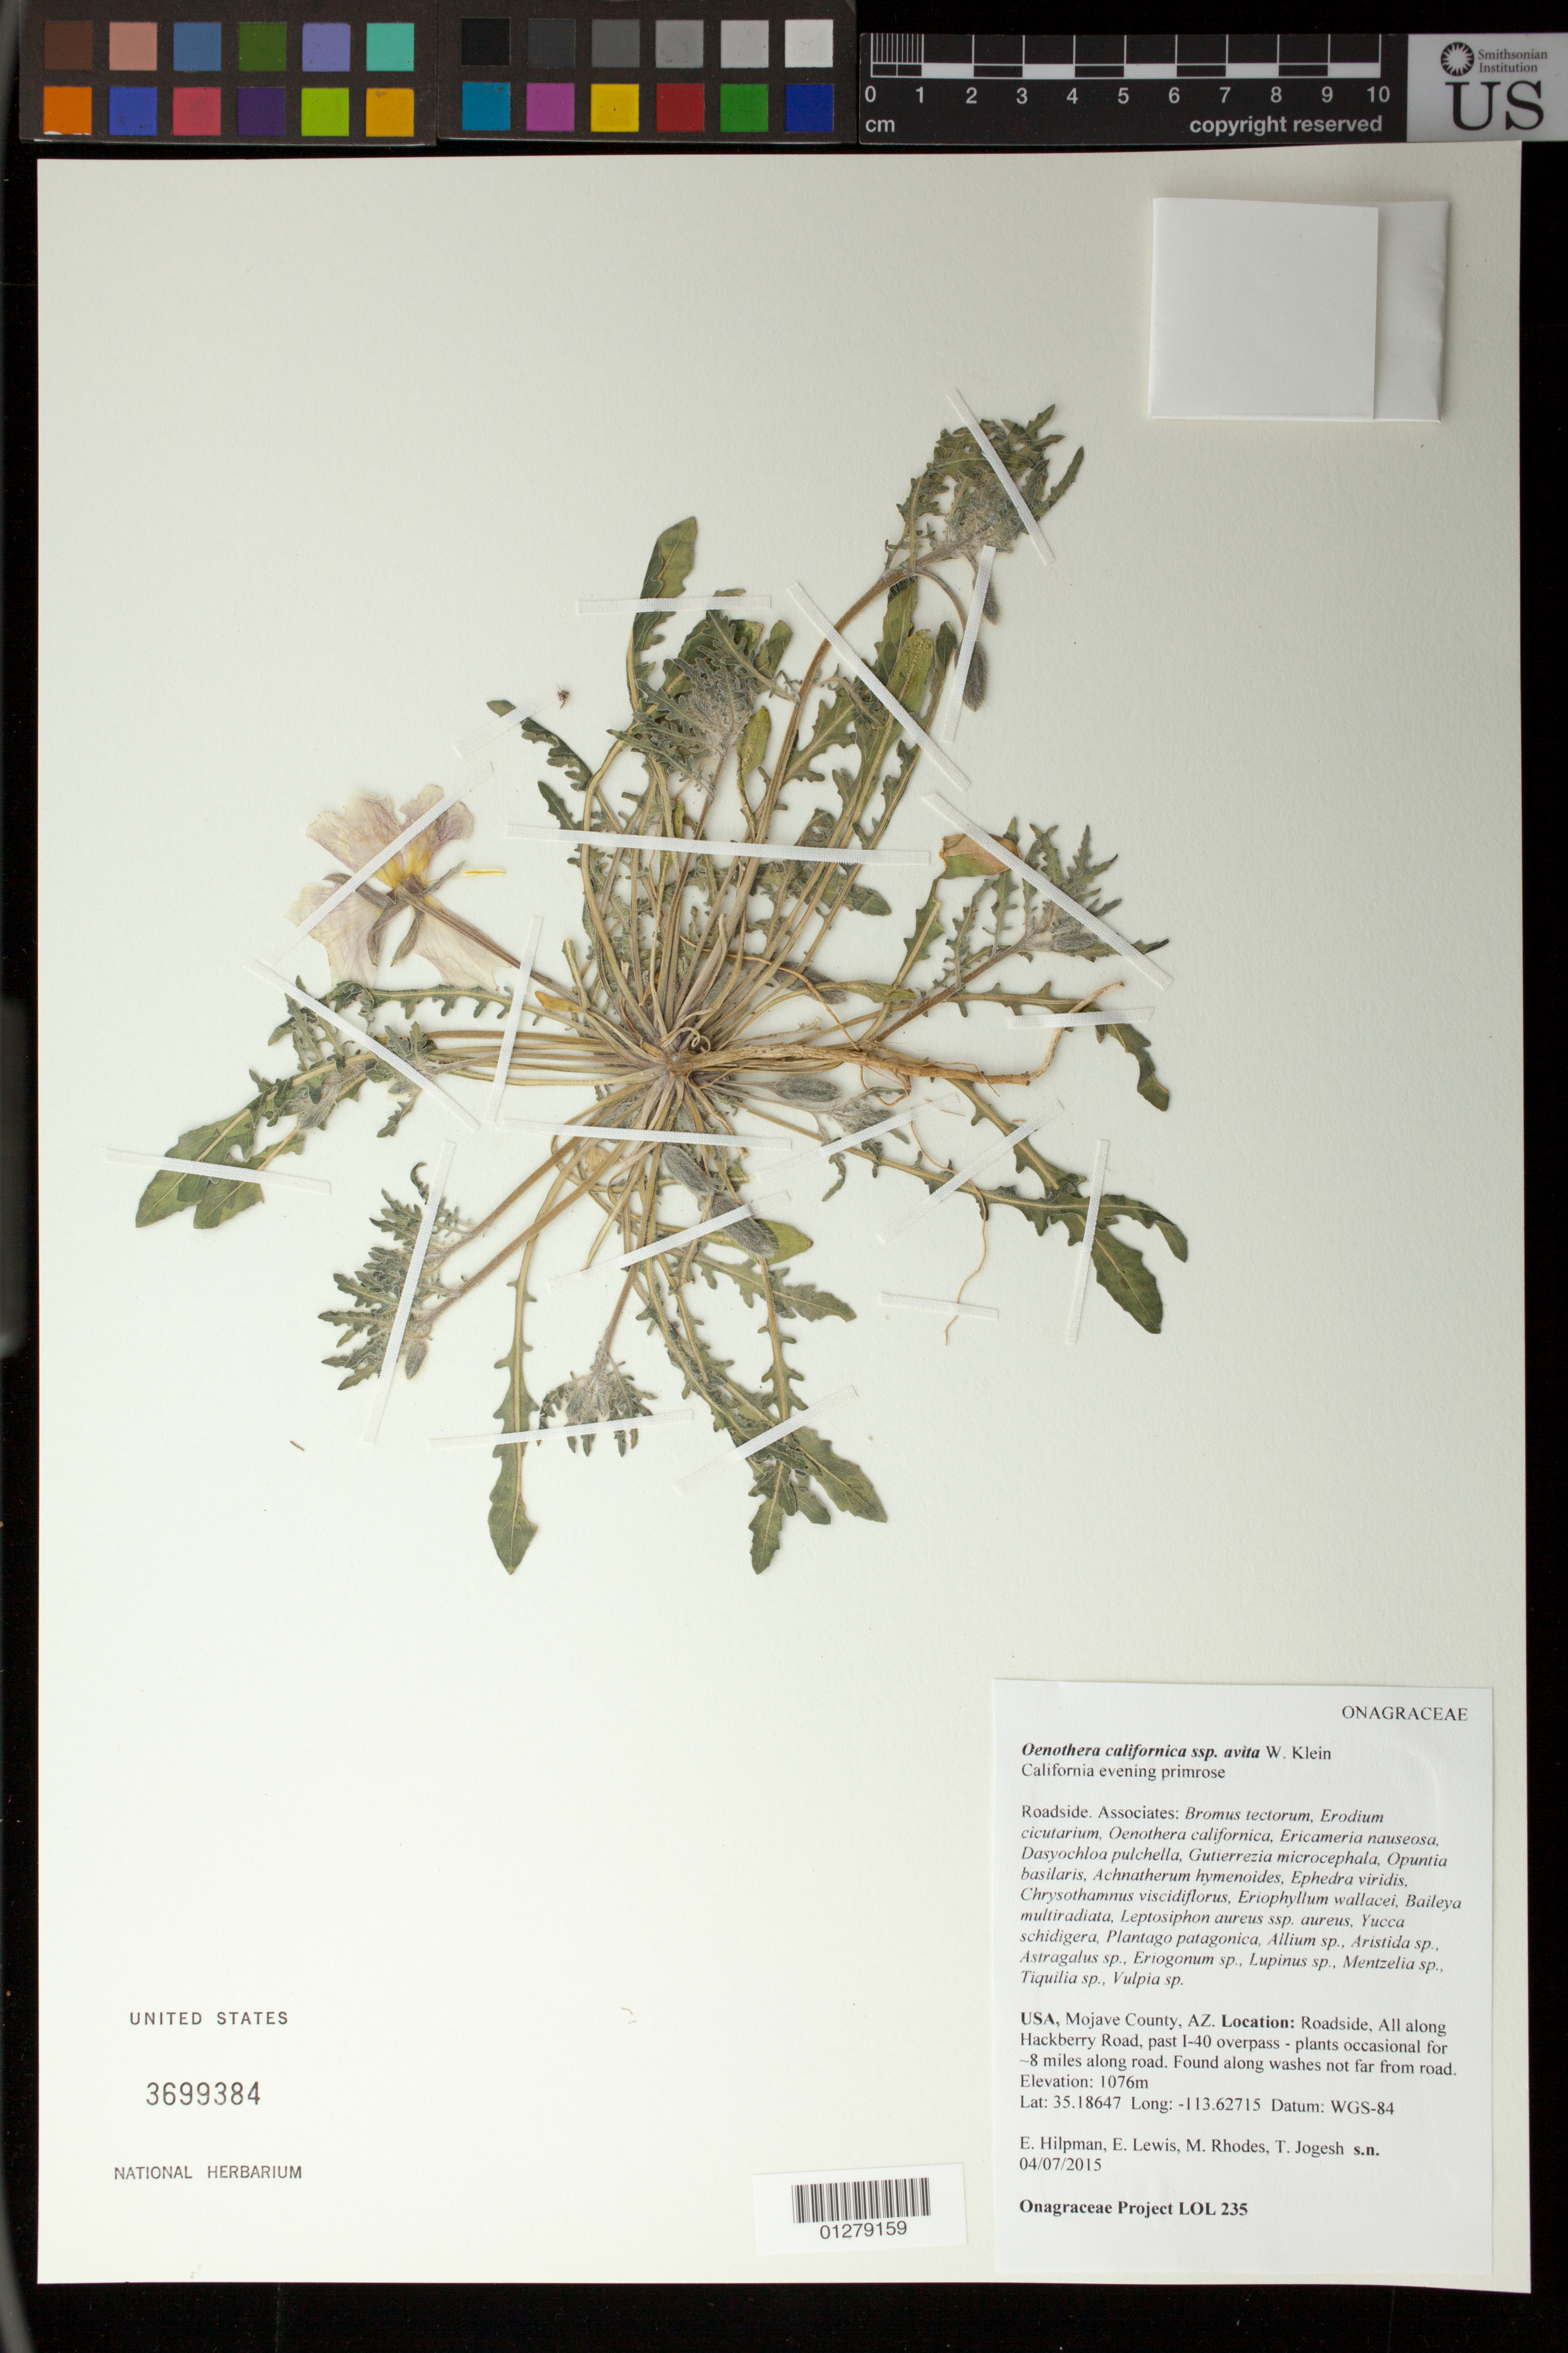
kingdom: Plantae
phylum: Tracheophyta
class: Magnoliopsida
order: Myrtales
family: Onagraceae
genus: Oenothera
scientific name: Oenothera avita subsp. avita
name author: (W.M. Klein) W.M. Klein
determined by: Wagner, W. L., (BOT), Smithsonian Institution - National Museum of Natural History (UNITED STATES)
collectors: E. Hilpman, E. Lewis, M. Rhodes & T. Jojesh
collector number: LOL 235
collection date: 2015-04-07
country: United States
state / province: Arizona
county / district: Mojave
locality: All along Hackberry Road, past I-40 overpass - plants occasional for ~8 miles along road. Found along washes not far from road. ~10 miles south of Kingman, AZ.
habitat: Desert, wash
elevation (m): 1076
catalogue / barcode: US 3699384